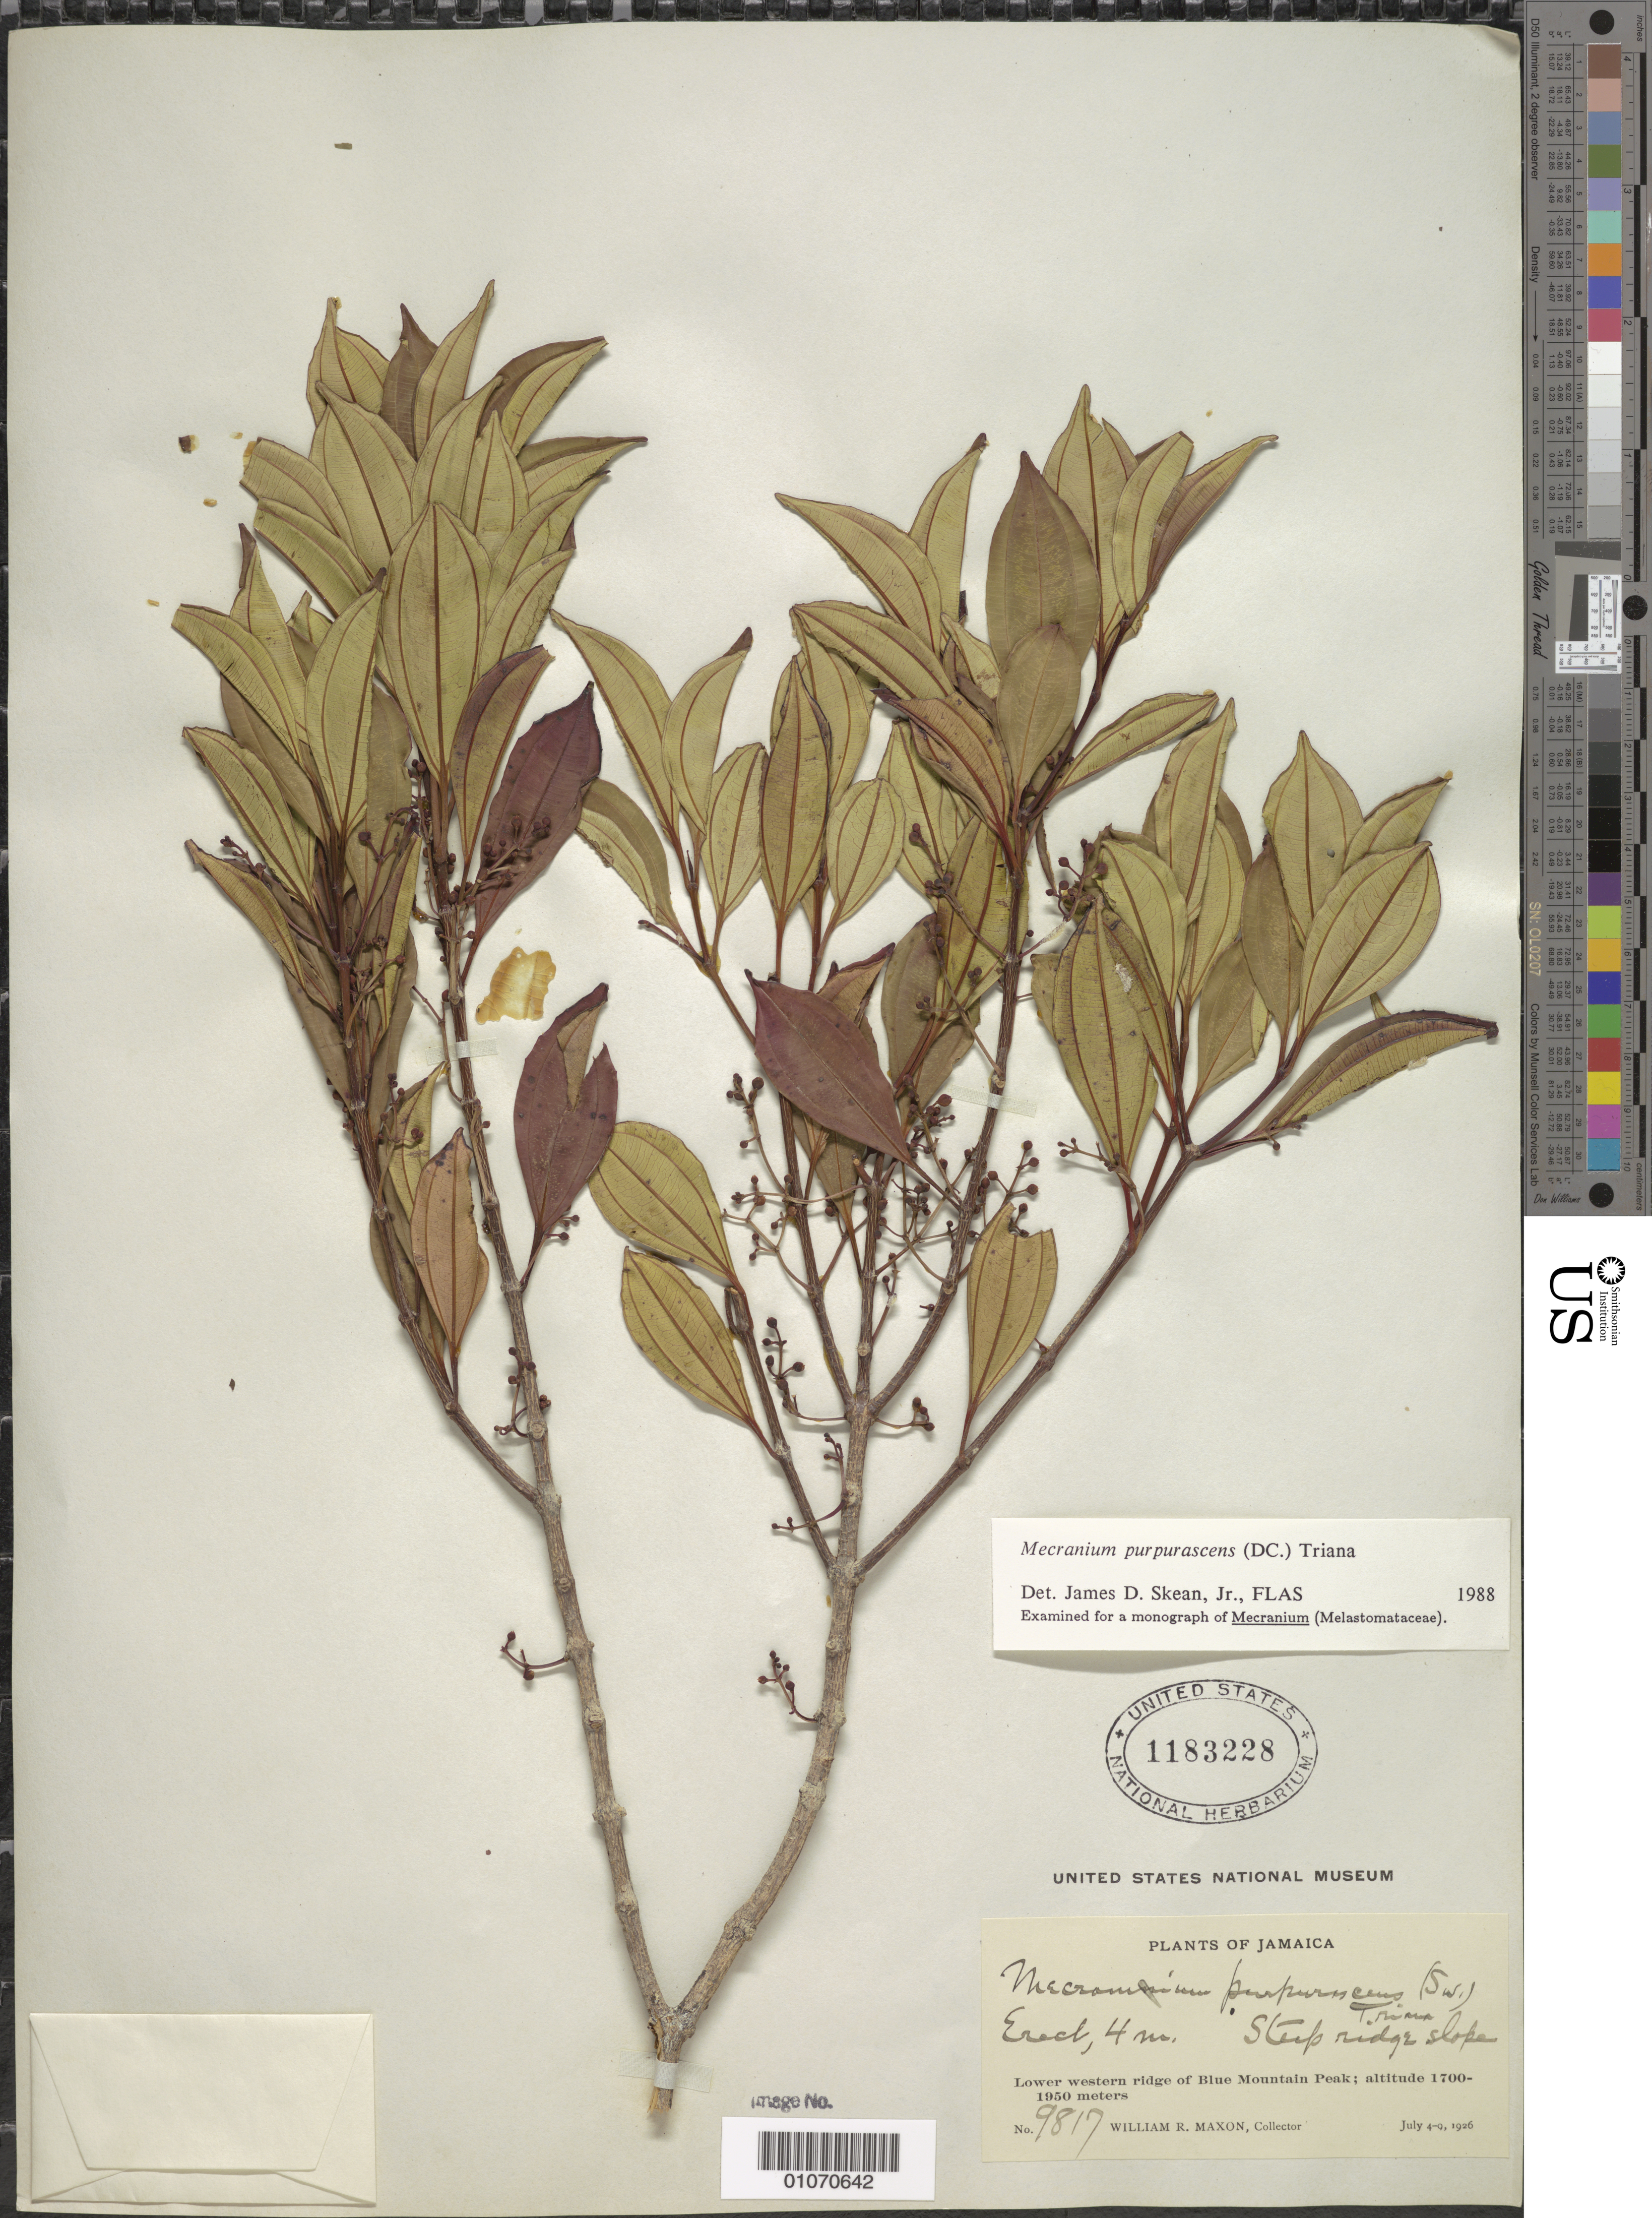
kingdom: Plantae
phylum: Tracheophyta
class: Magnoliopsida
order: Myrtales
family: Melastomataceae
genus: Mecranium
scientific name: Mecranium purpurascens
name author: (DC.) Triana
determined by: Skean, J. D., Jr.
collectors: W. R. Maxon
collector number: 9817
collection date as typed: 04 Jul 1926 to 09 Jul 1926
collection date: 1926-07-04/1926-07-09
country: Jamaica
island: Jamaica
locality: Blue Mountain Peak, lower western ridge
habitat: Steep ridge slope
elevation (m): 1700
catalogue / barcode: US 1183228